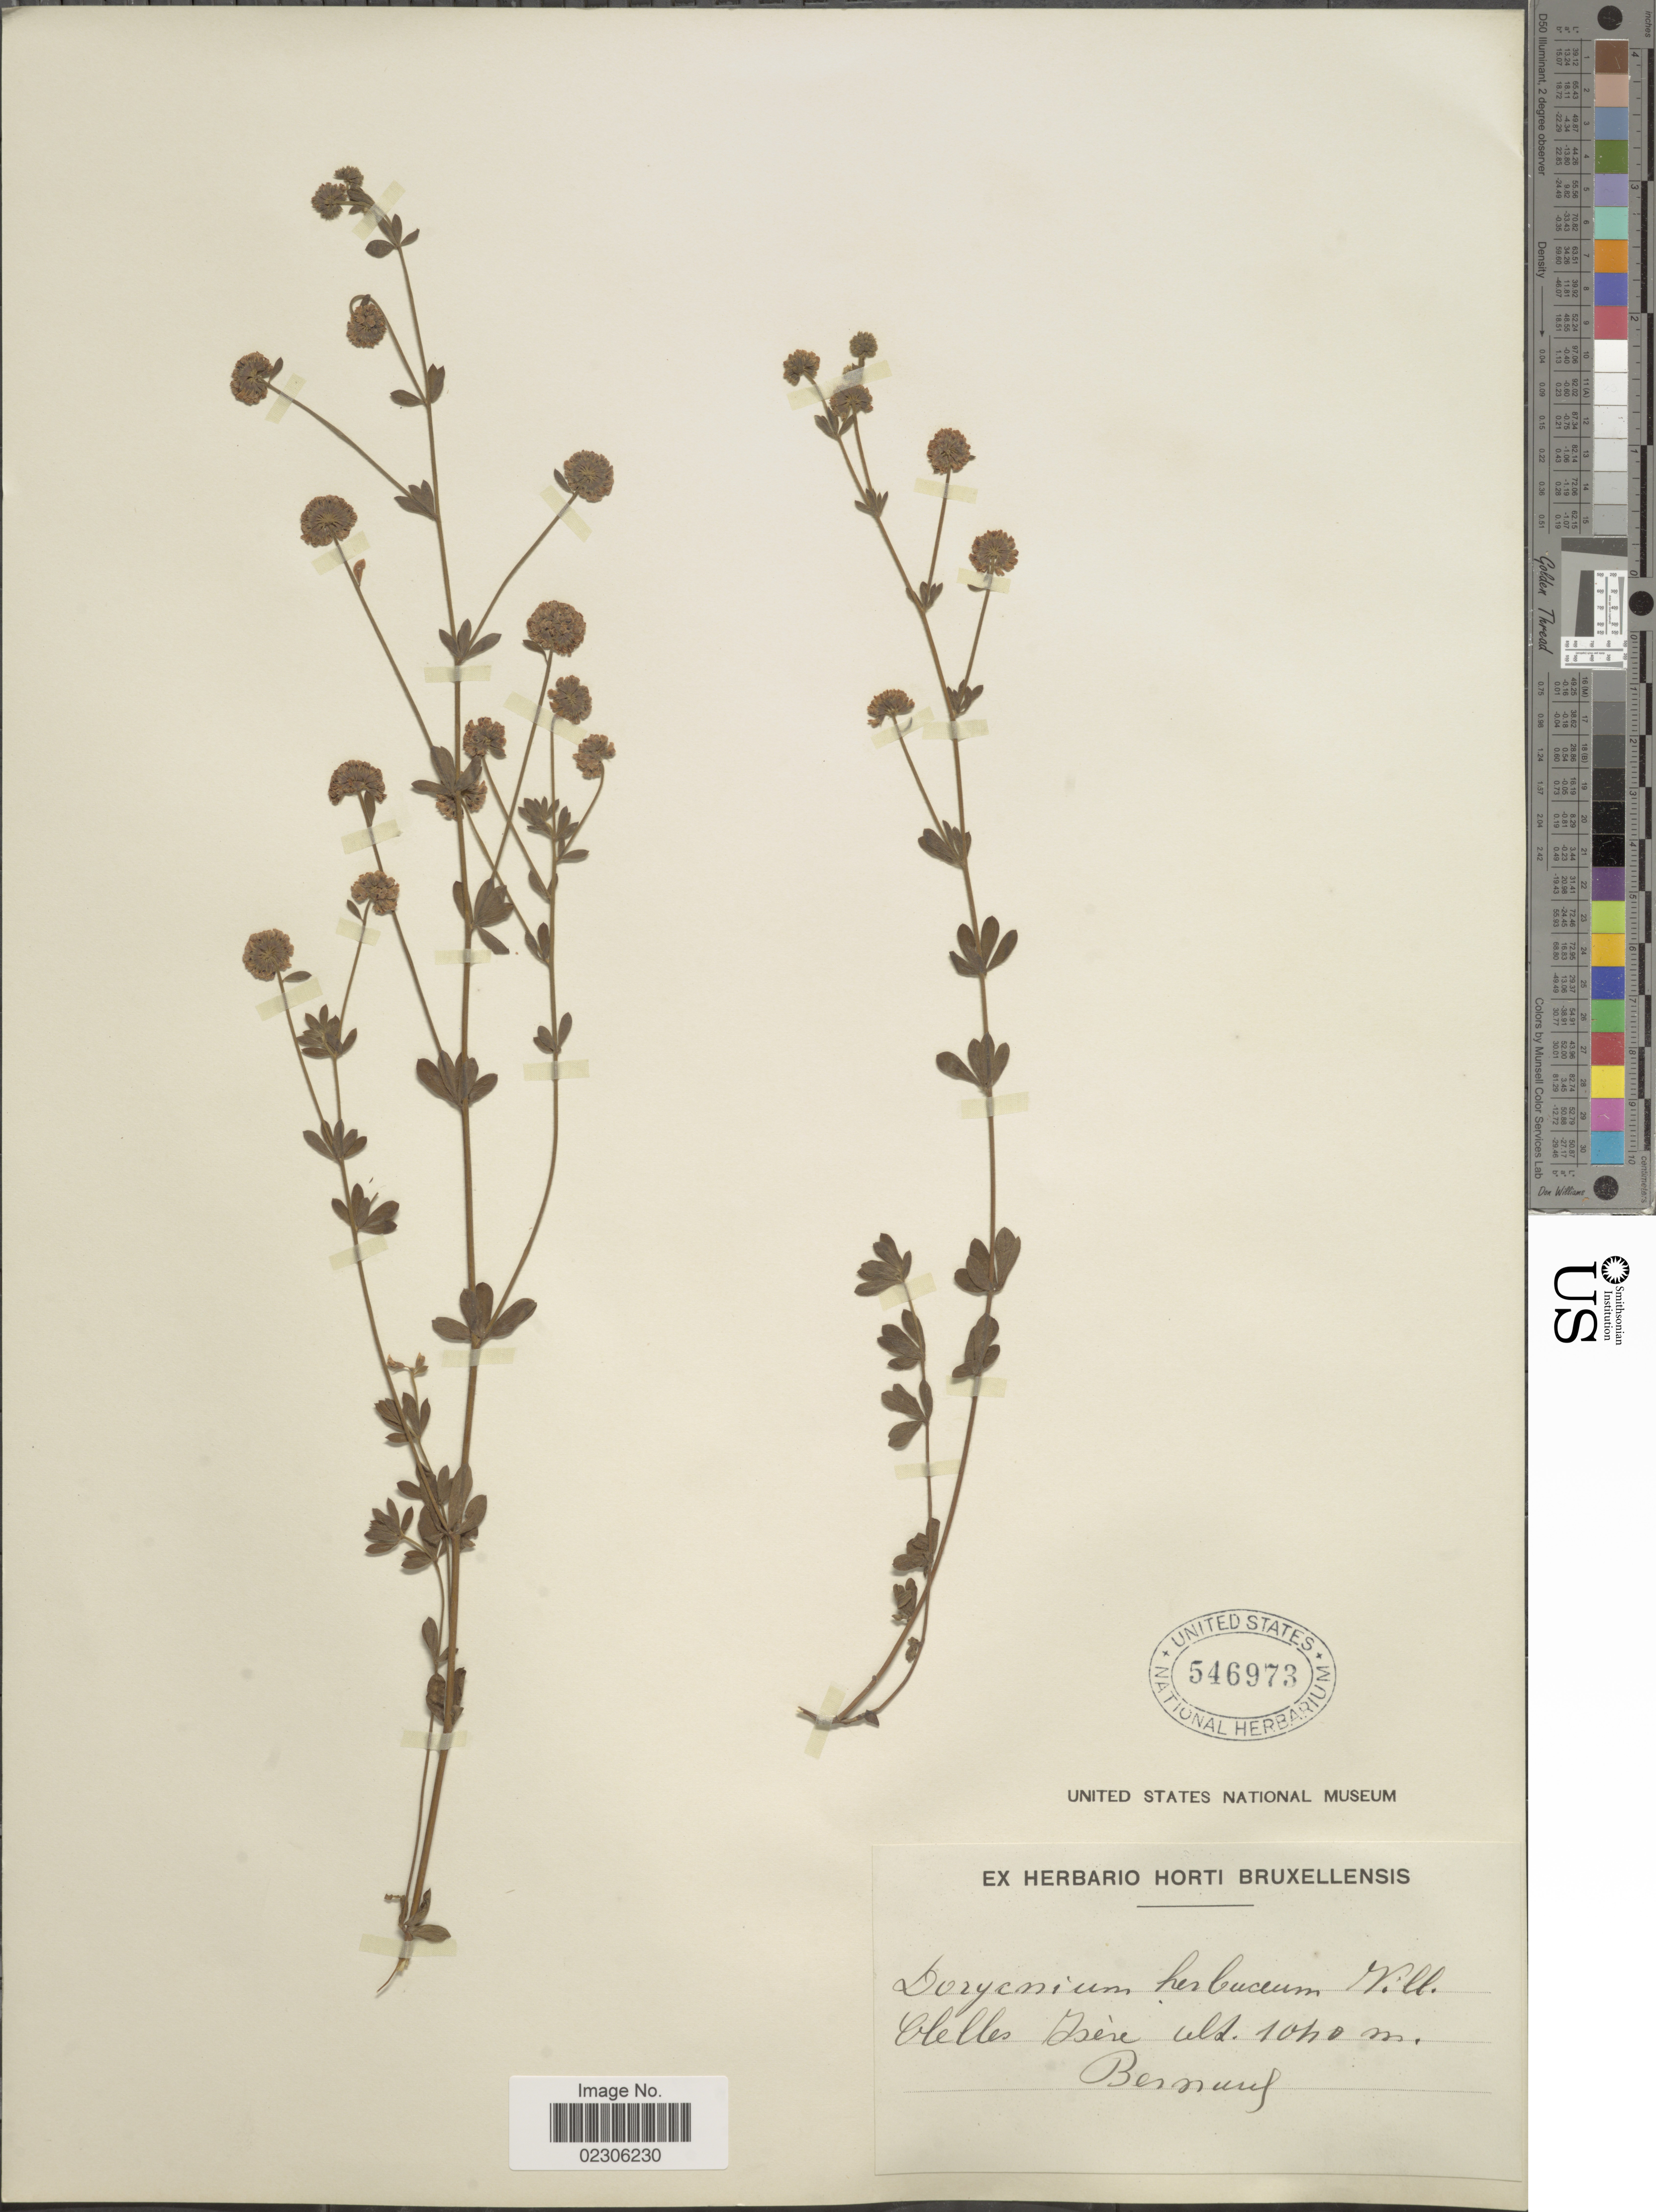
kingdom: Plantae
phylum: Tracheophyta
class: Magnoliopsida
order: Fabales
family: Fabaceae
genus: Dorycnium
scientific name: Dorycnium herbaceum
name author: Vill.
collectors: ex herb. Horti Bruxellensis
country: France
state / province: Auvergne-Rhône-Alpes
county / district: Isère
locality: Clelles Isere, Bernurf [interpreted]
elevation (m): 1040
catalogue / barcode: US 546973